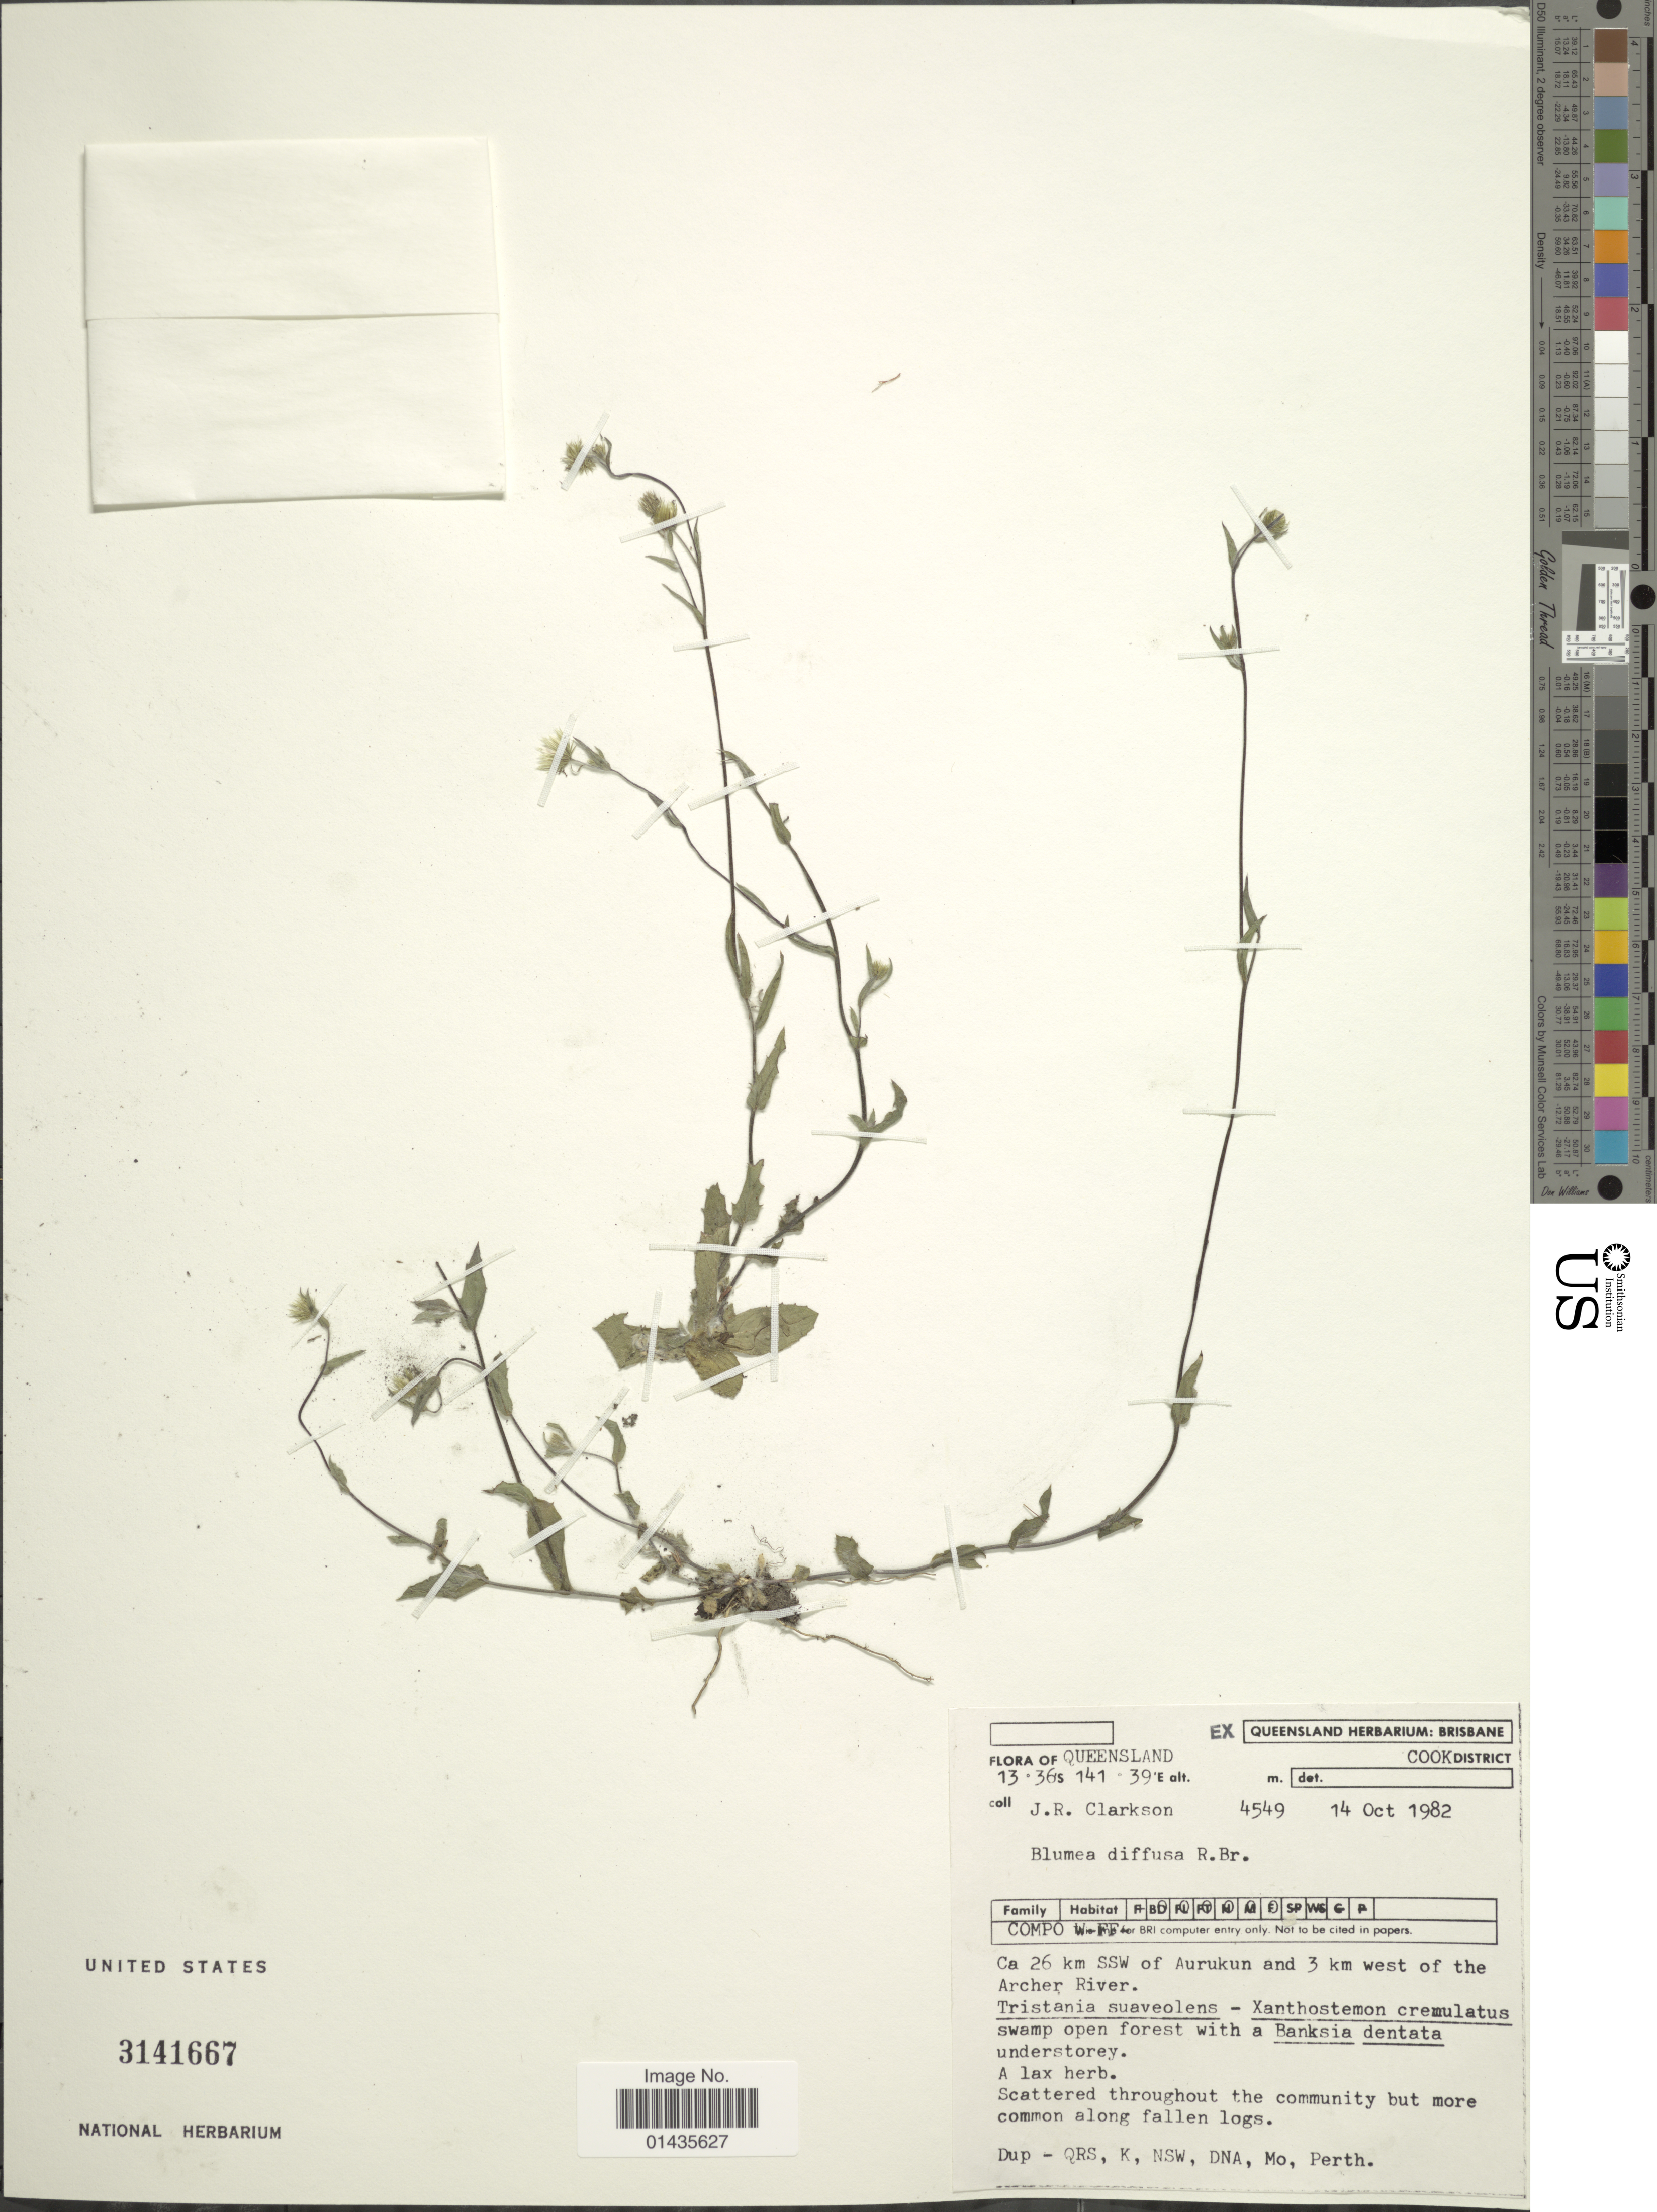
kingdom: Plantae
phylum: Tracheophyta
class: Magnoliopsida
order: Asterales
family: Asteraceae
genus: Blumea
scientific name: Blumea diffusa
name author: R. Br. ex Benth.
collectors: J. Clarkson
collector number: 4549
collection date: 1982-10-14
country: Australia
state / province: Queensland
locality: Cook District, ca 26 km SSW of Aurukun and 3 km west of the Archer River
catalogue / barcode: US 3141667